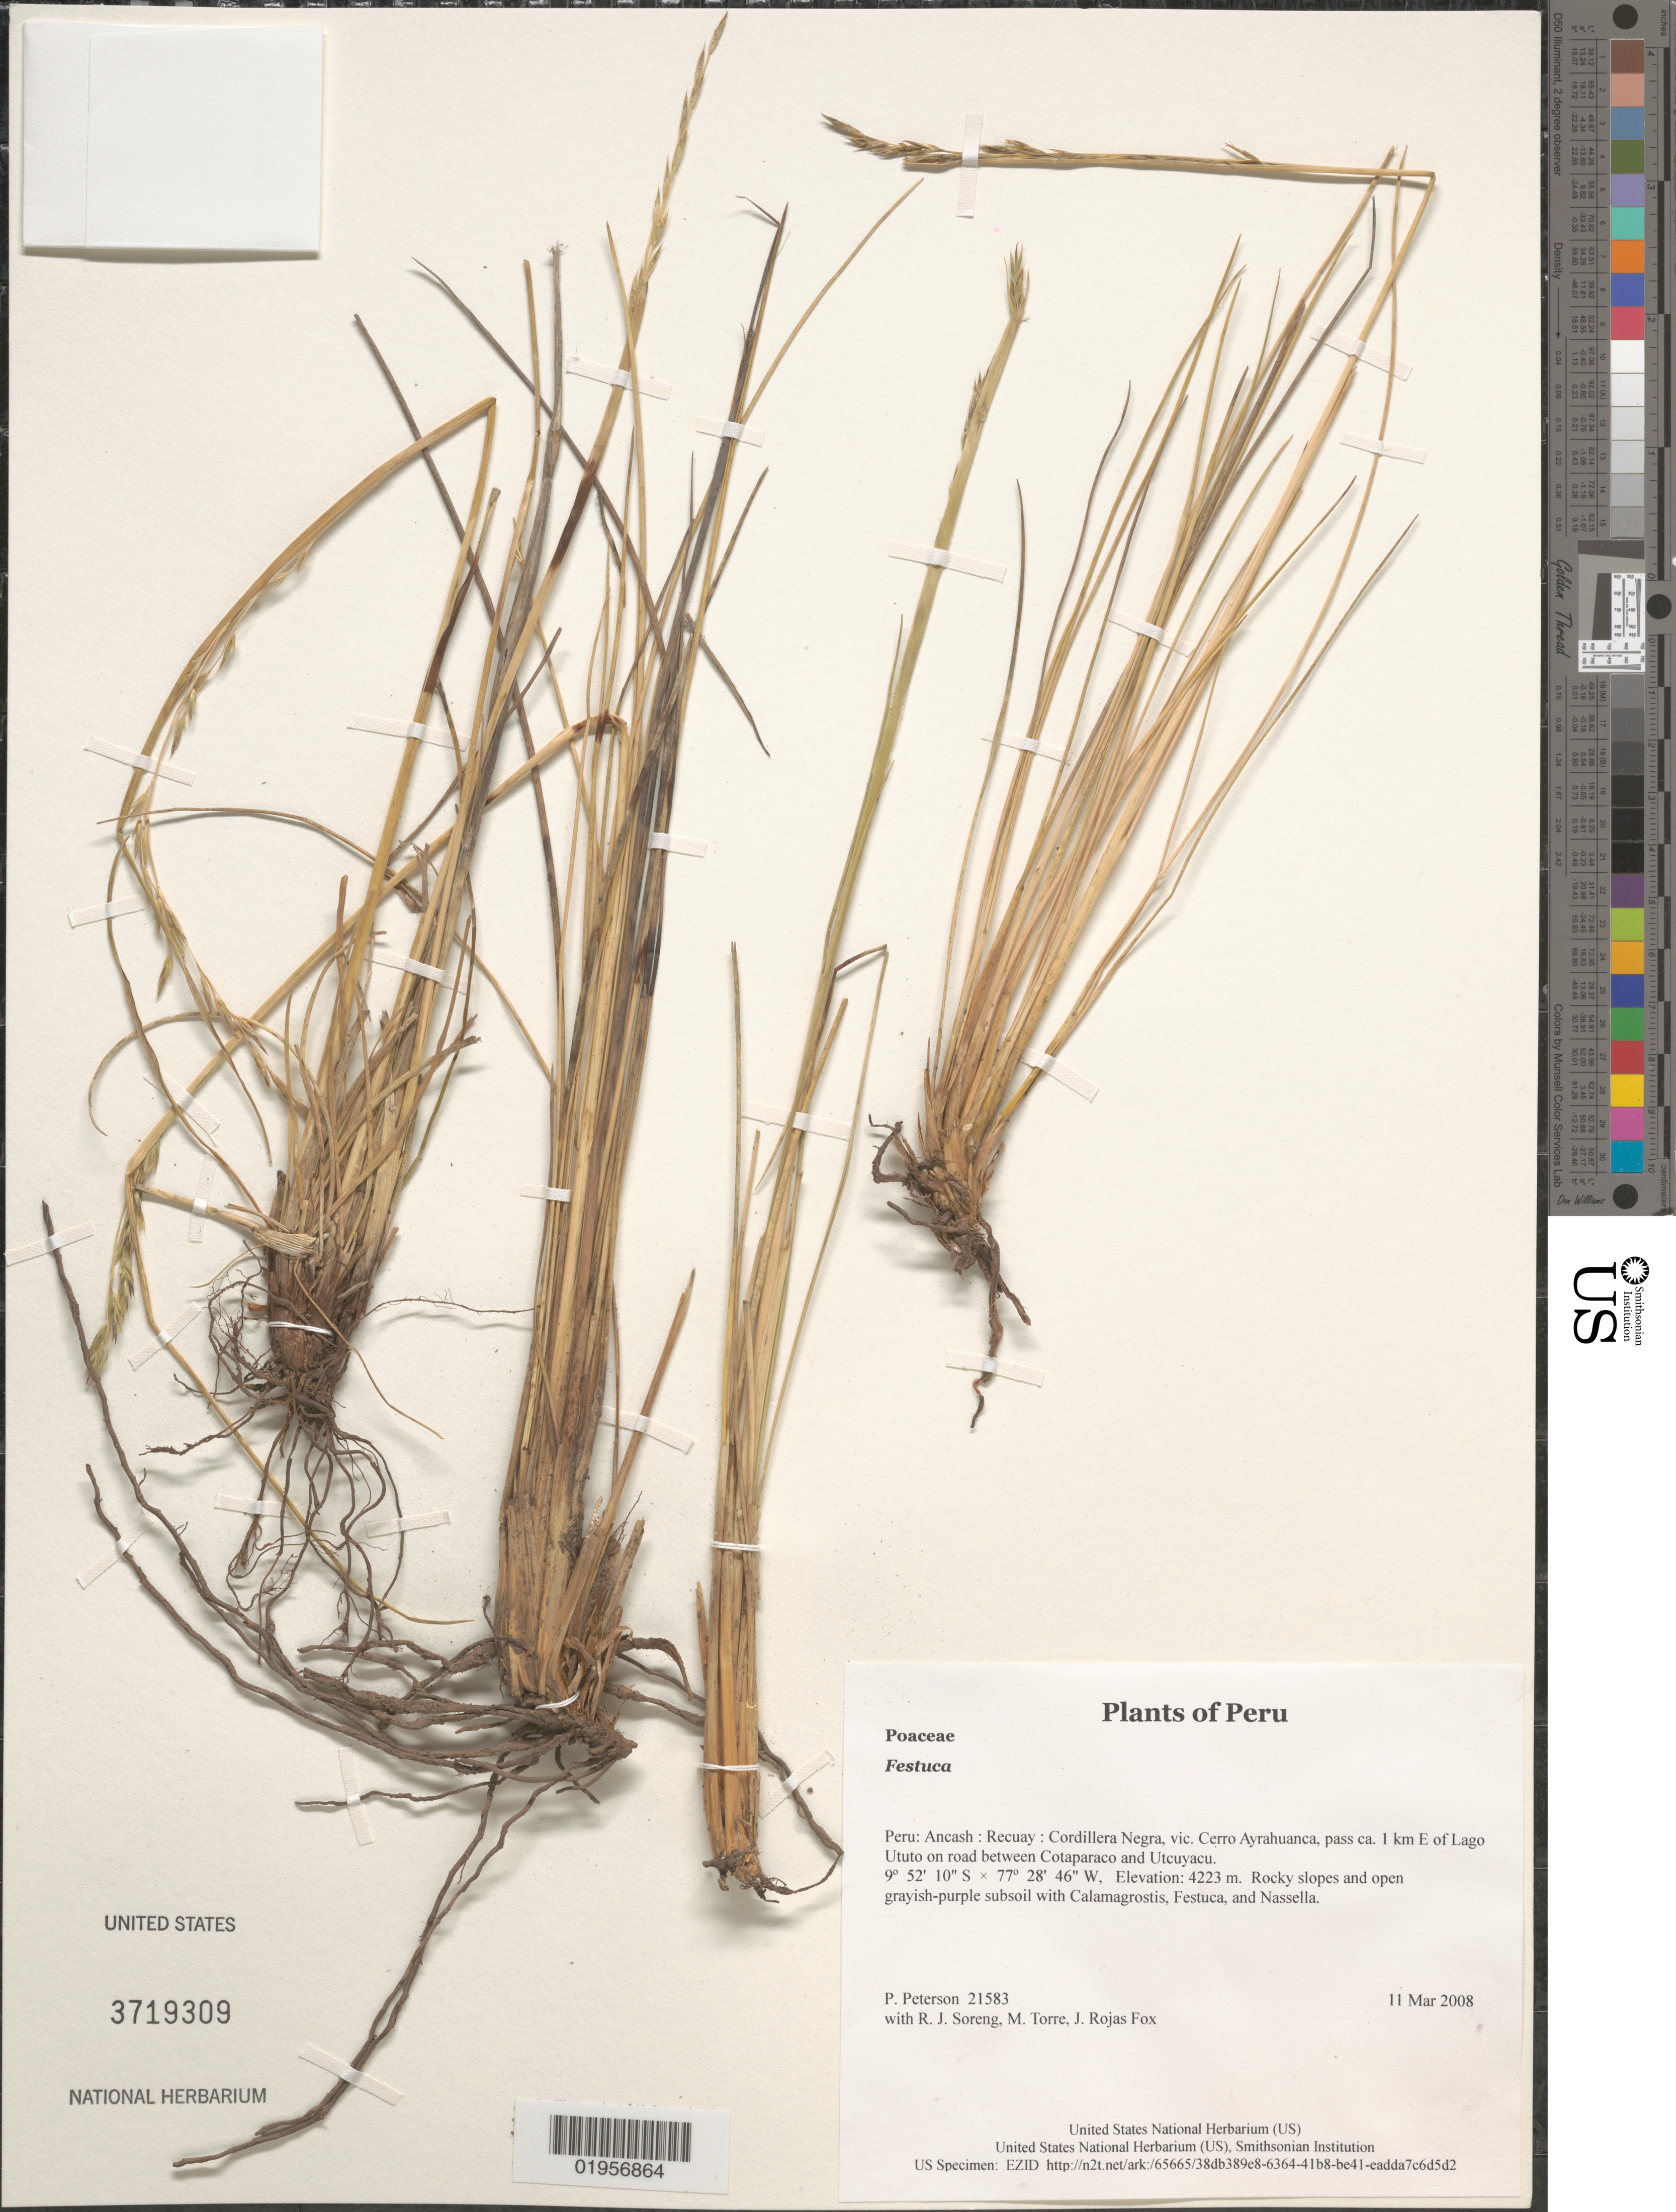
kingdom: Plantae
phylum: Tracheophyta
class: Liliopsida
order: Poales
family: Poaceae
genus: Festuca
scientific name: Festuca sp.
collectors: P. M. Peterson, R. J. Soreng, M. Torre & J. Rojas Fox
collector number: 21583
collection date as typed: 11 Mar 2008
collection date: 2008-03-11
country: Peru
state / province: Ancash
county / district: Recuay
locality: Cordillera Negra, vic. Cerro Ayrahuanca, pass ca. 1 km E of Lago Ututo on road between Cotaparaco and Utcuyacu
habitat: Rocky slopes and open grayish-purple subsoil with Calamagrostis, Festuca, and Nassella.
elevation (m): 4223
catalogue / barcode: US 3719309